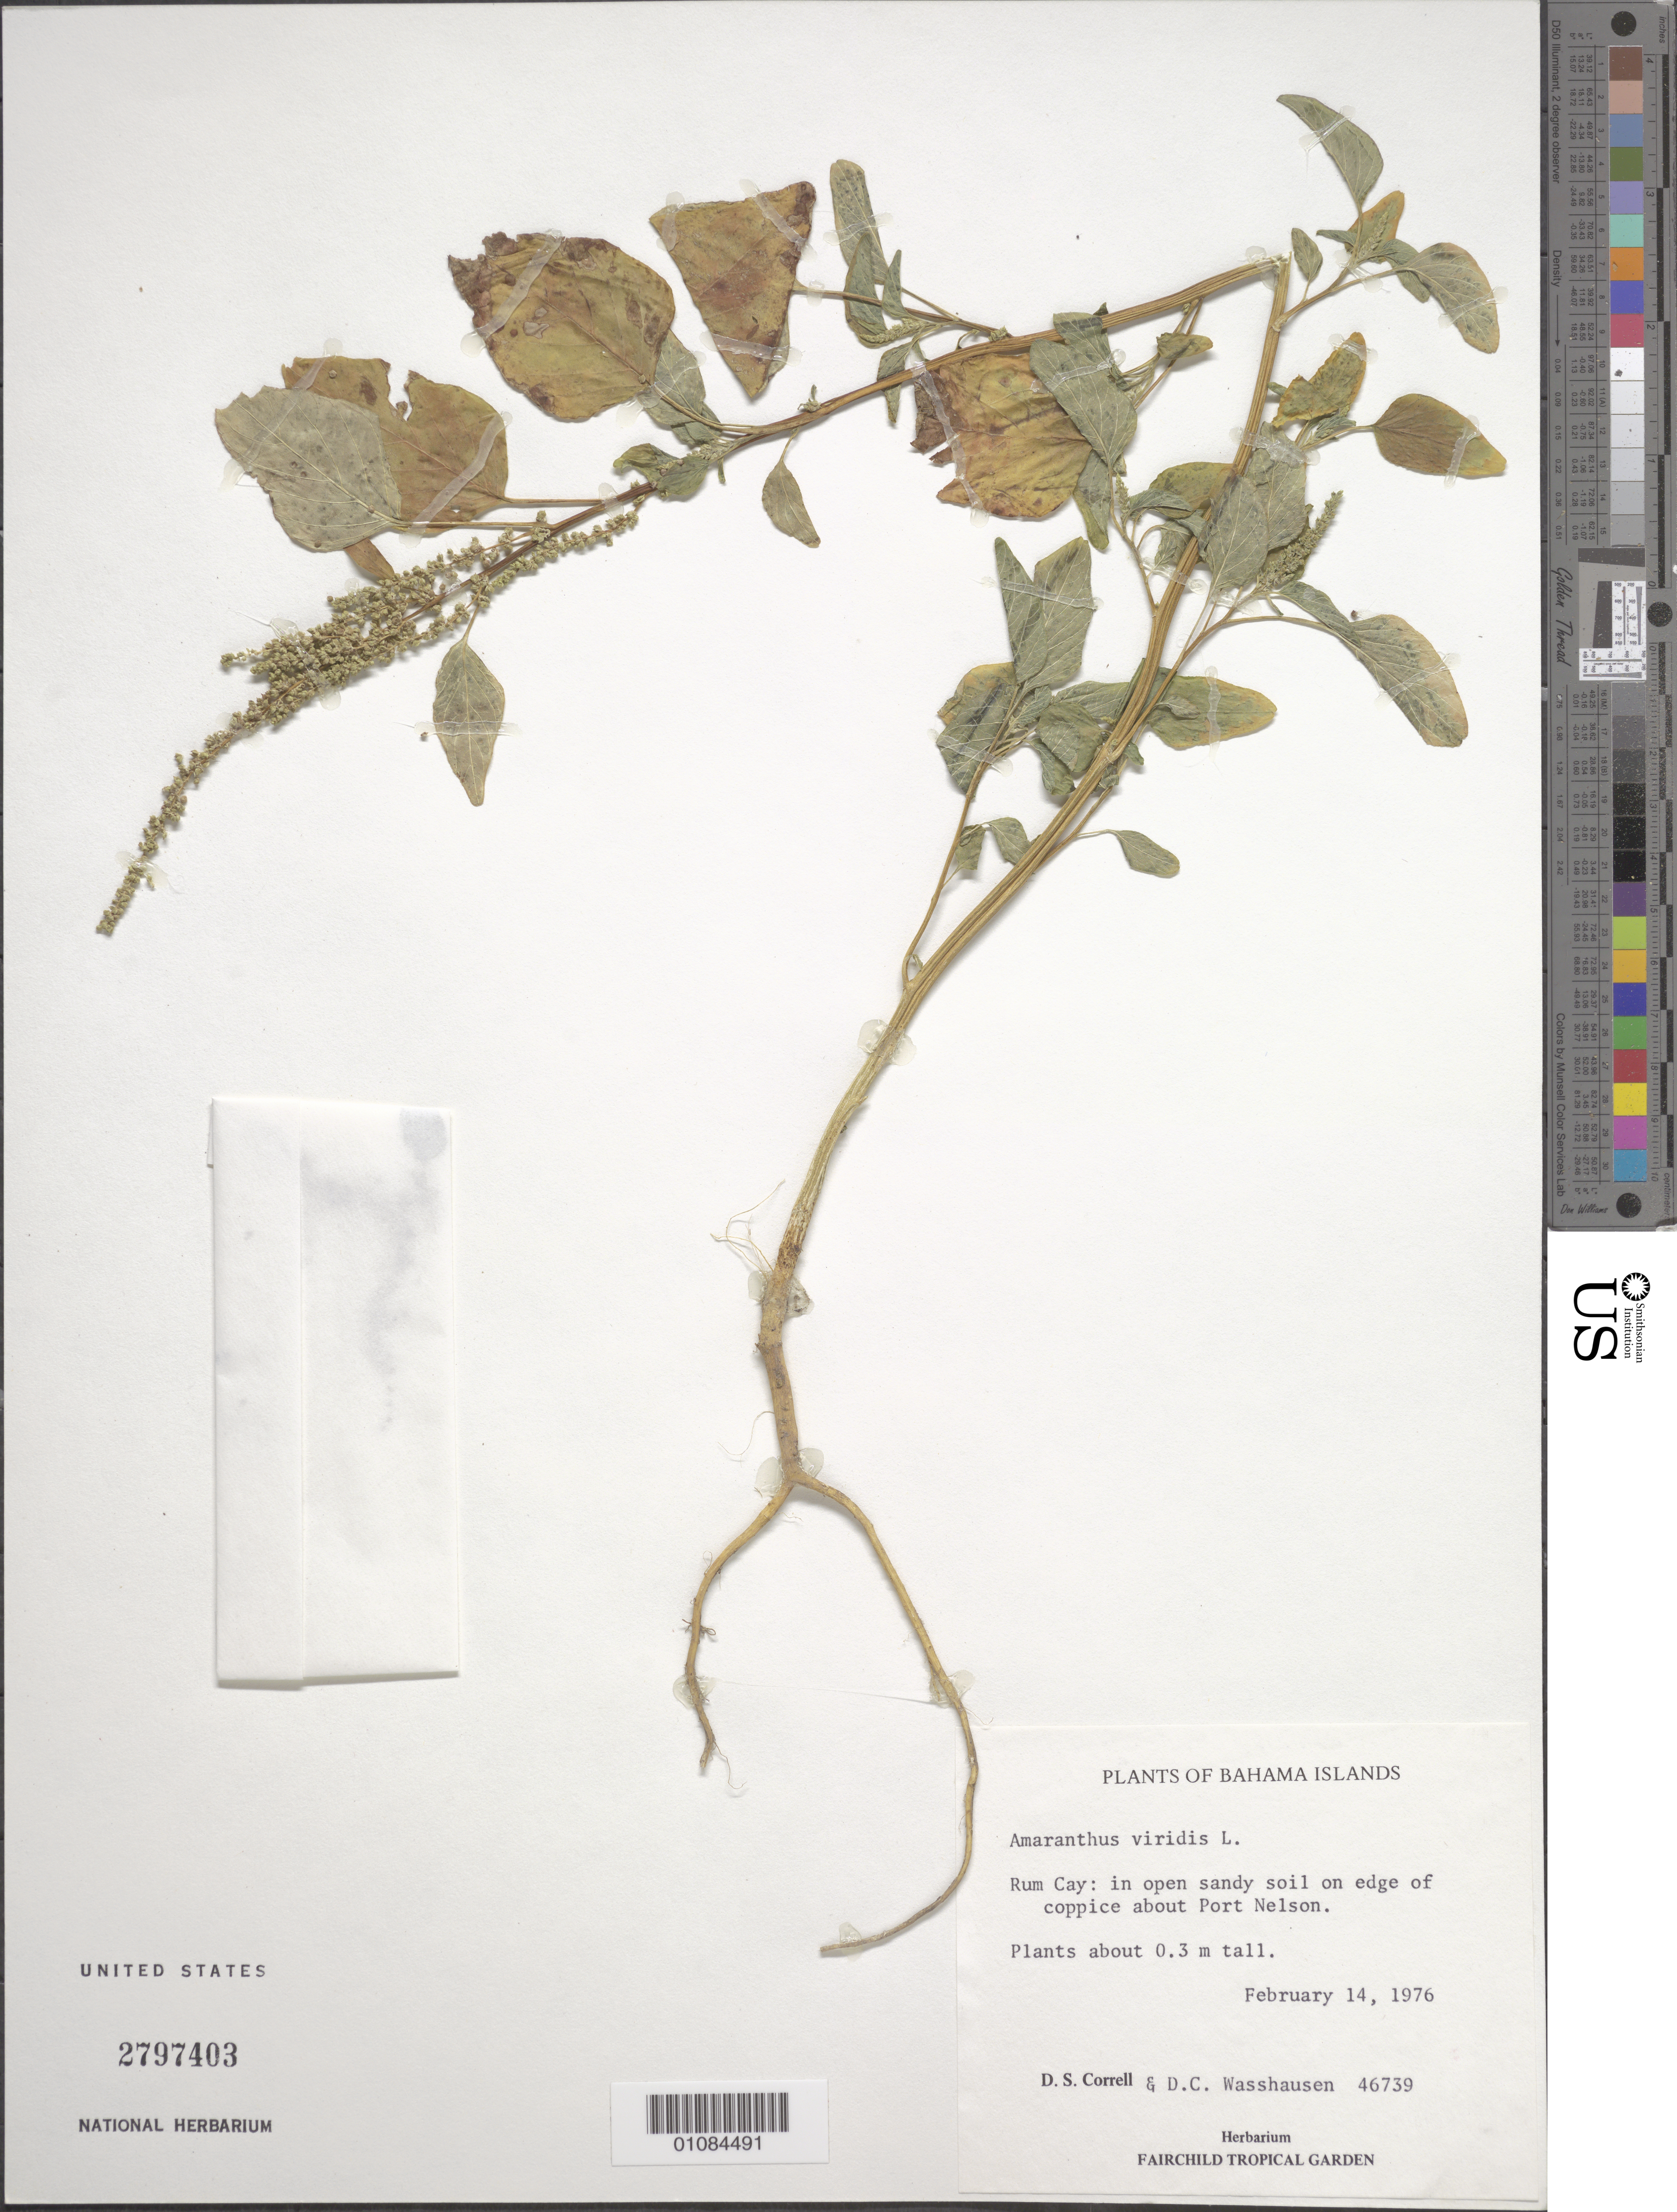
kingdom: Plantae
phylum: Tracheophyta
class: Magnoliopsida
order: Caryophyllales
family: Amaranthaceae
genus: Amaranthus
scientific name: Amaranthus viridis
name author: L.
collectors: D. S. Correll & D. C. Wasshausen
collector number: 46739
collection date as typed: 14 Feb 1976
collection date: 1976-02-14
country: Bahamas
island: Rum Cay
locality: About Port Nelson.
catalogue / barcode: US 2797403